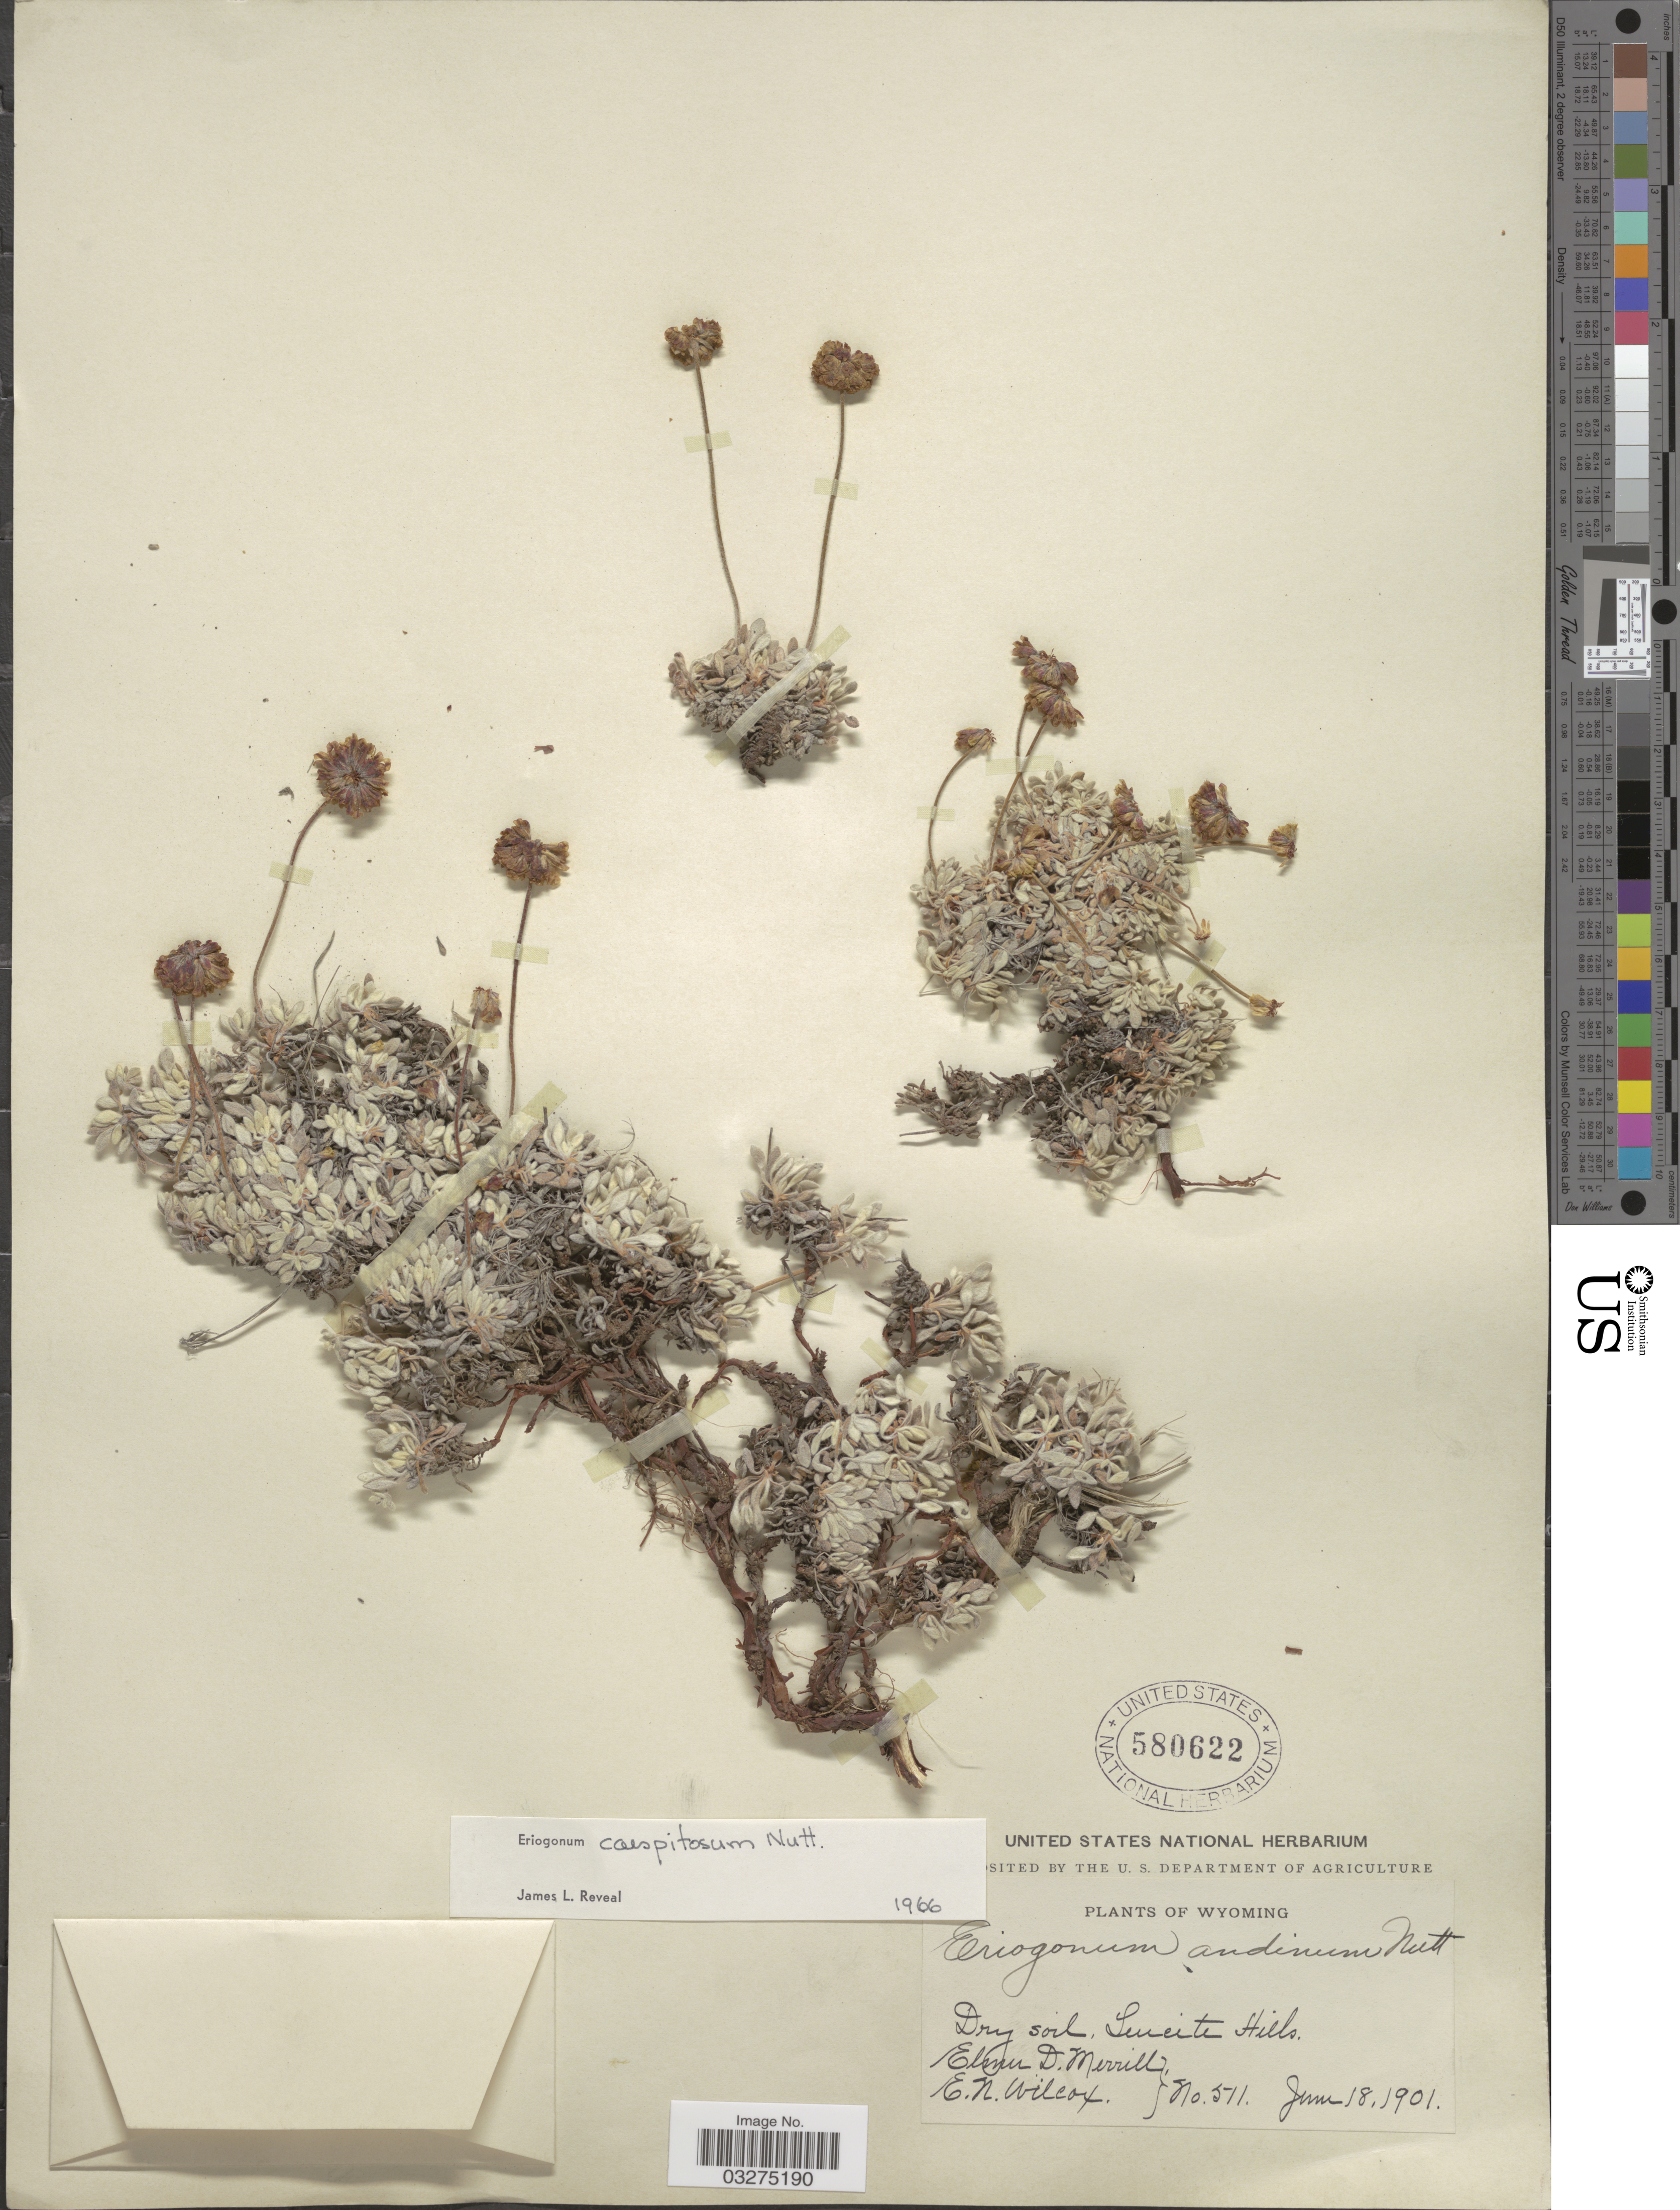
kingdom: Plantae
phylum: Tracheophyta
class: Magnoliopsida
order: Caryophyllales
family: Polygonaceae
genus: Eriogonum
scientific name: Eriogonum caespitosum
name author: Nutt.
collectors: E. D. Merrill & E. Wilcox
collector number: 511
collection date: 1901-06-18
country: United States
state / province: Wyoming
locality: Dry soil, Leucite Hills.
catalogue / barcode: US 580622